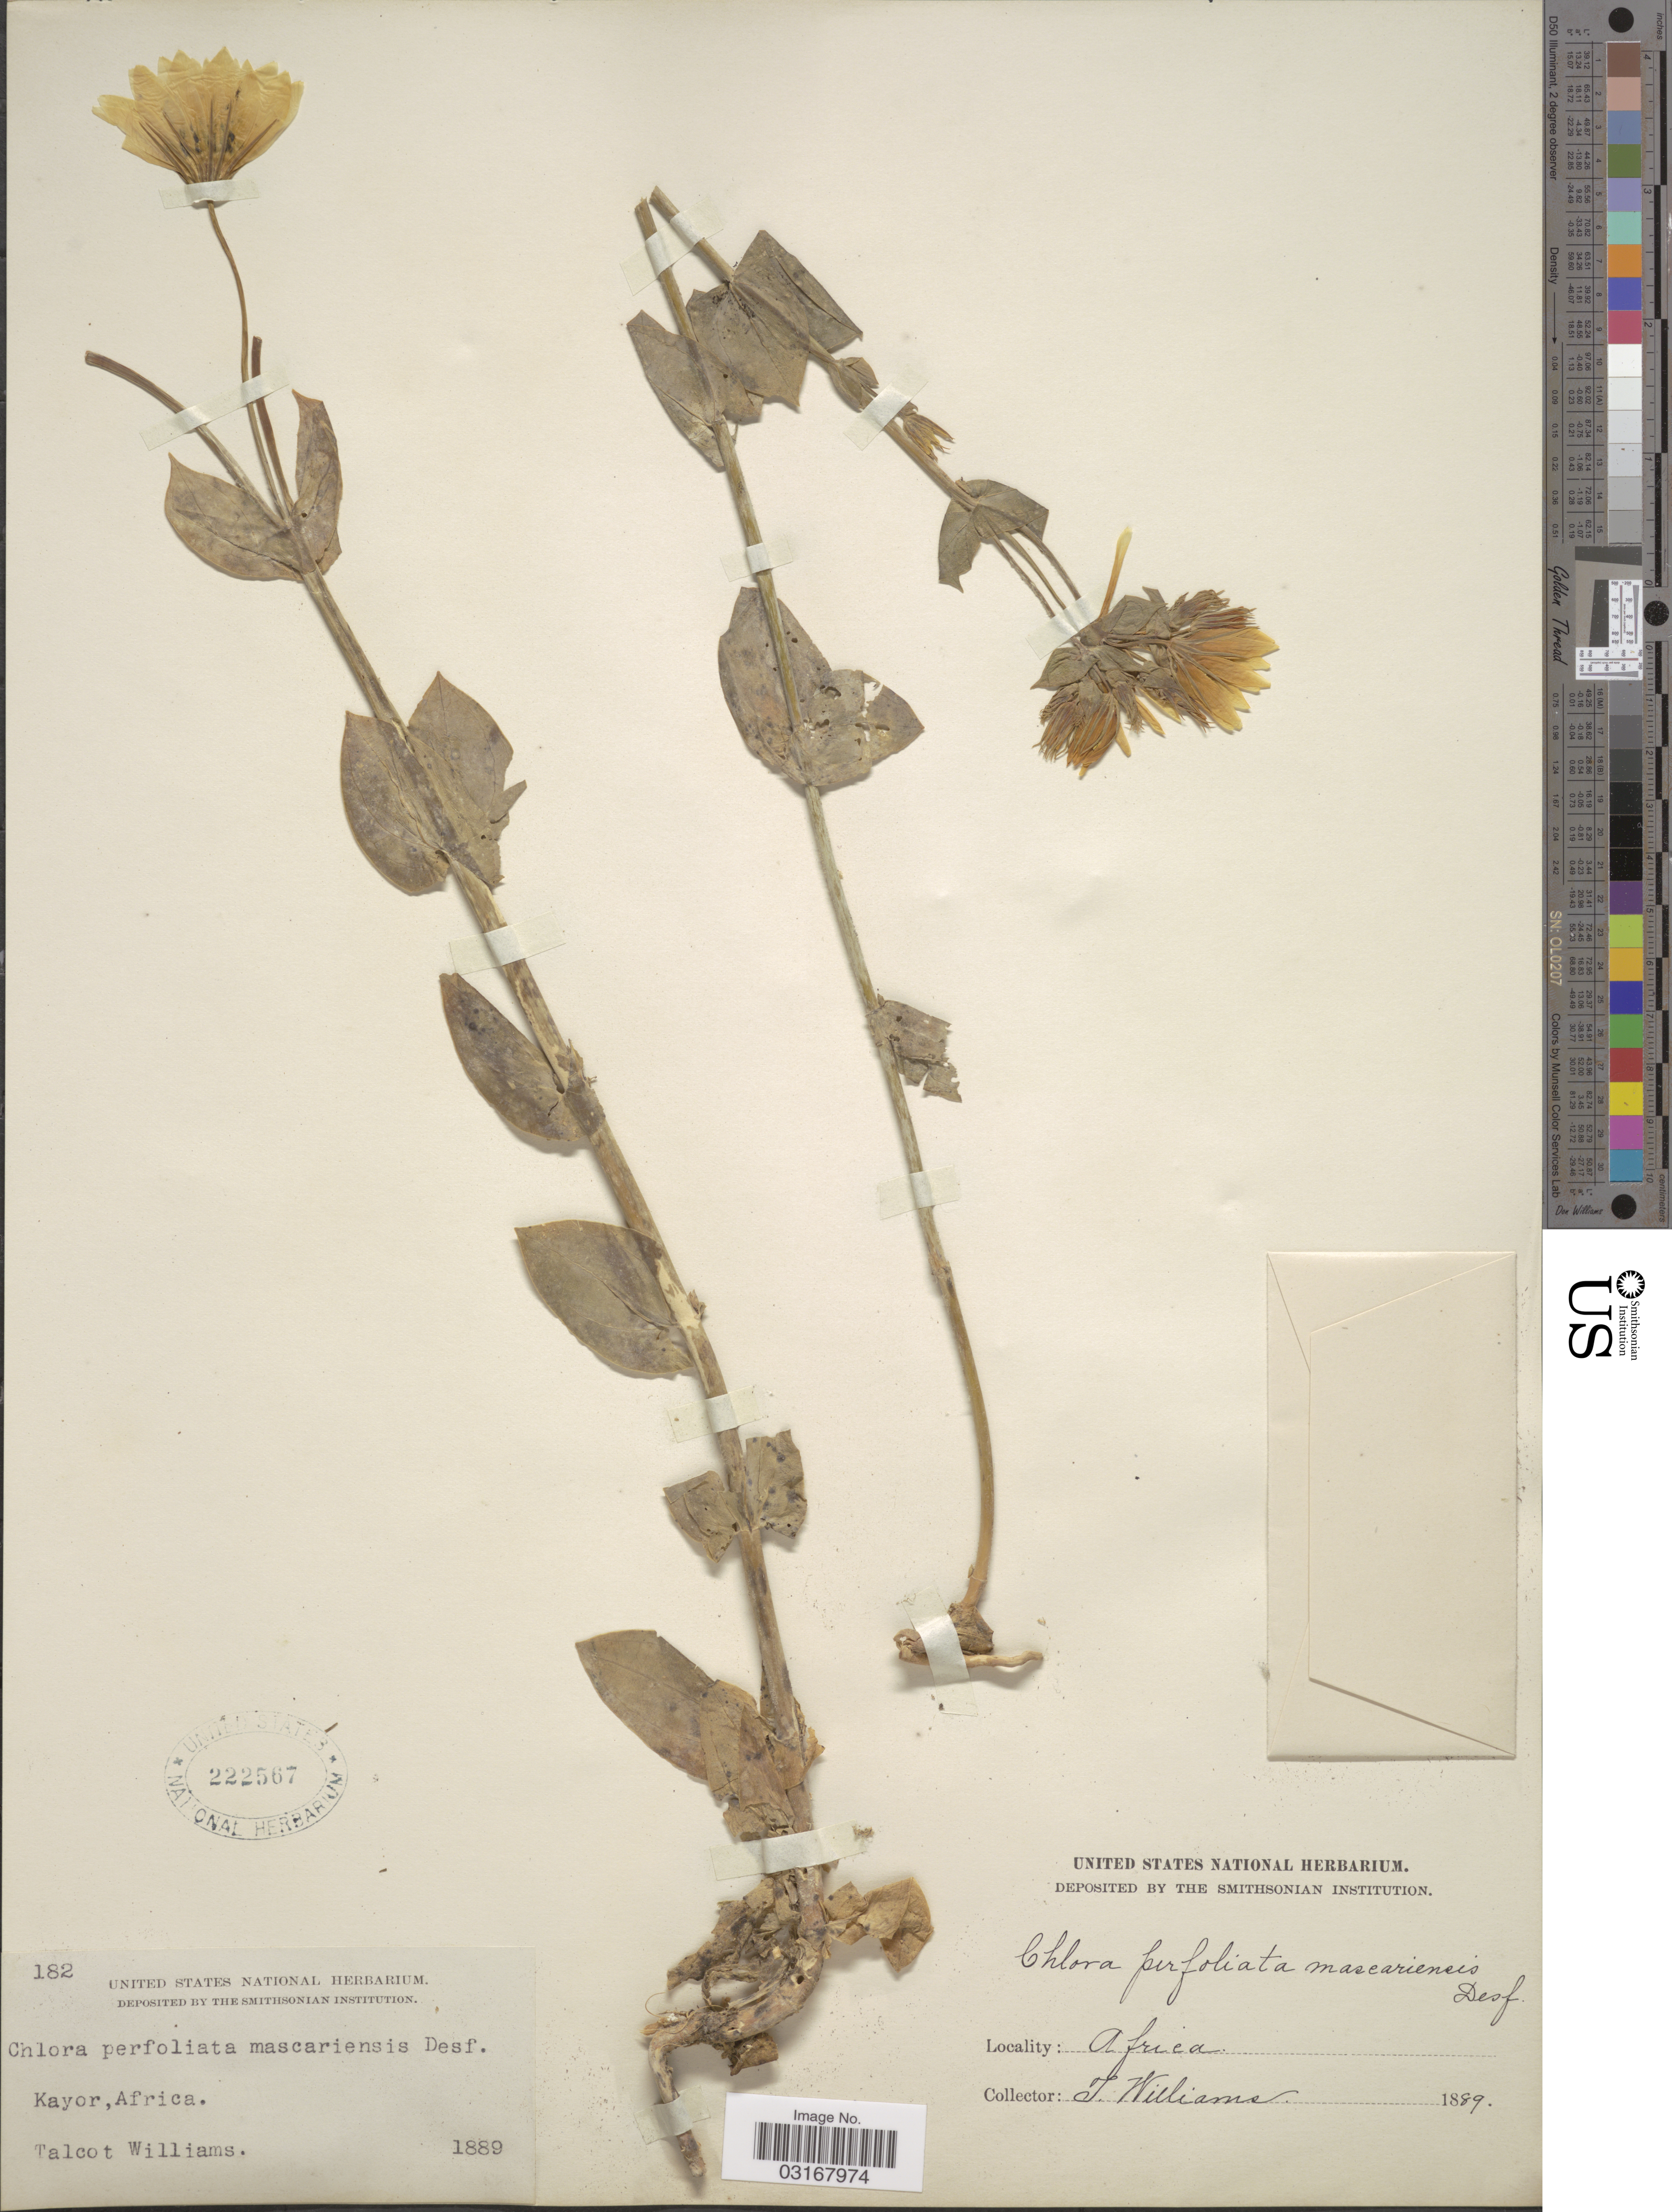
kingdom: Plantae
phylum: Tracheophyta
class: Magnoliopsida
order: Gentianales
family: Gentianaceae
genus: Chlora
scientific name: Chlora perfoliata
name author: (L.) L.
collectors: T. Williams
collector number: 182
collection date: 1889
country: Senegal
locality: Kayor, Africa.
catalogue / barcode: US 222567